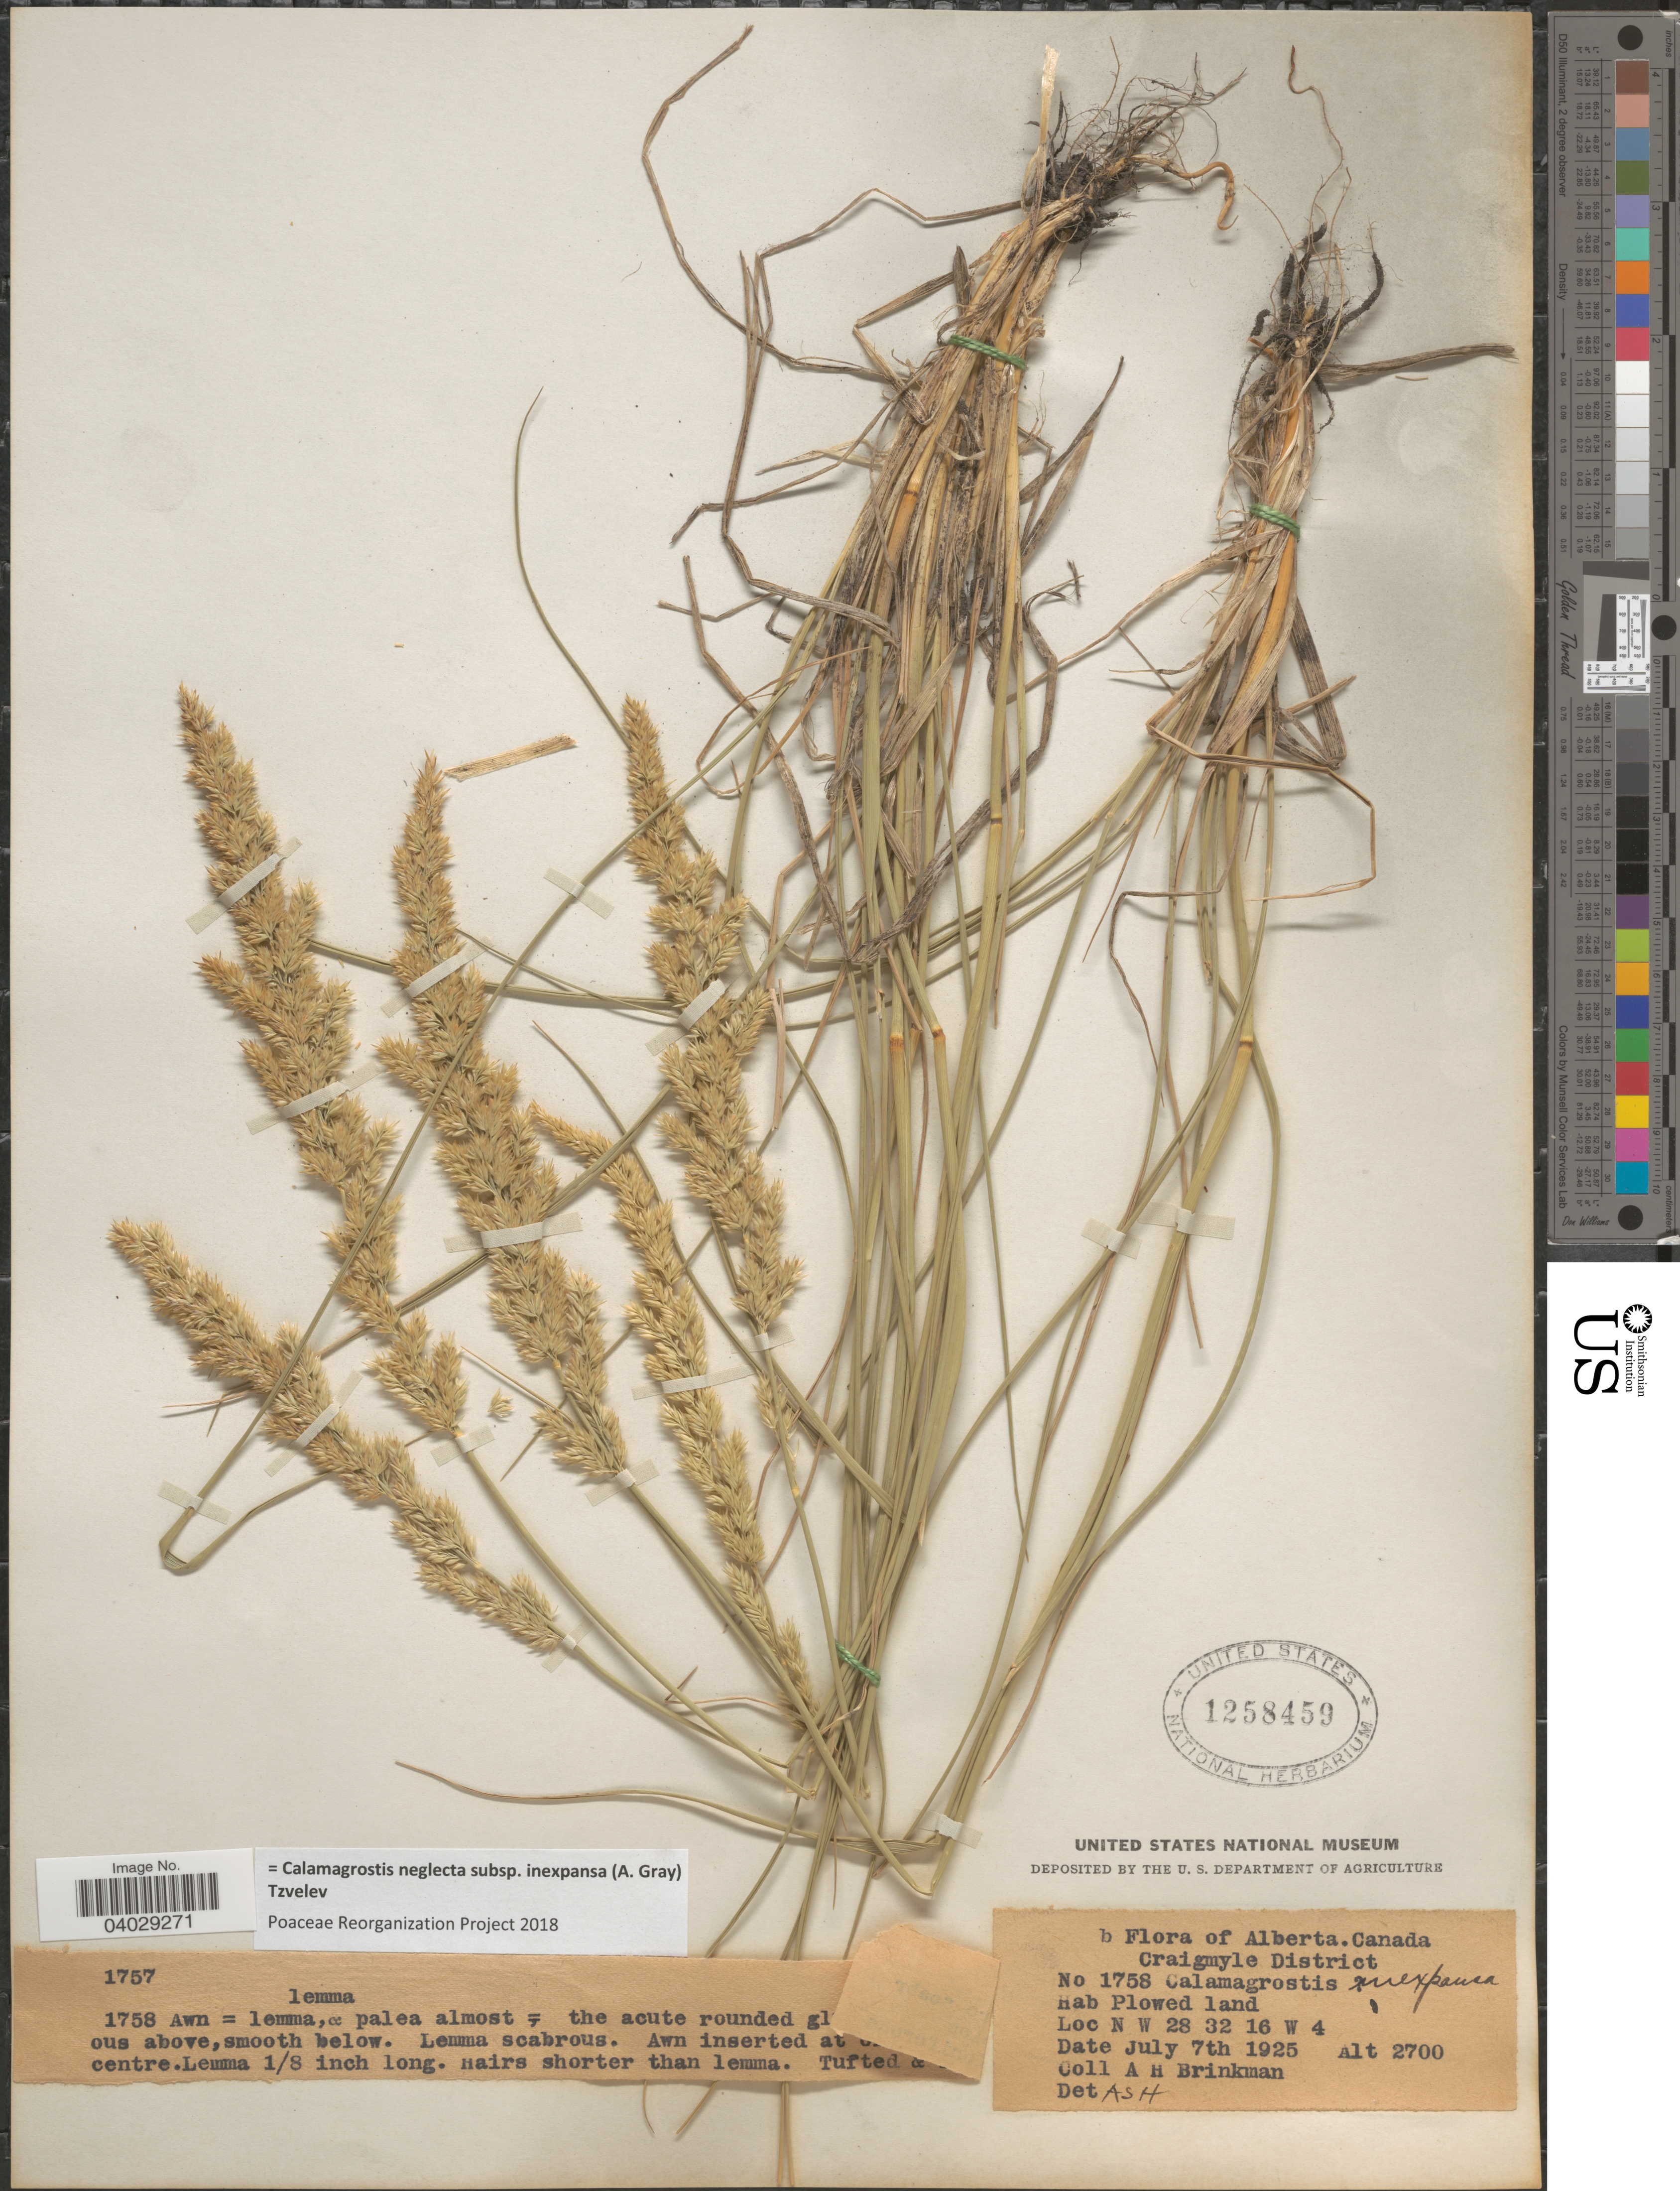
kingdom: Plantae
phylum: Tracheophyta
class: Liliopsida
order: Poales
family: Poaceae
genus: Calamagrostis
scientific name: Calamagrostis neglecta subsp. inexpansa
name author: (A. Gray) Tzvelev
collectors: A. Brinkman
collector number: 1758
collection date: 1925-07-07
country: Canada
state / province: Alberta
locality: Craigmyle District. N W 28 32 16 W 4.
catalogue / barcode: US 1258459